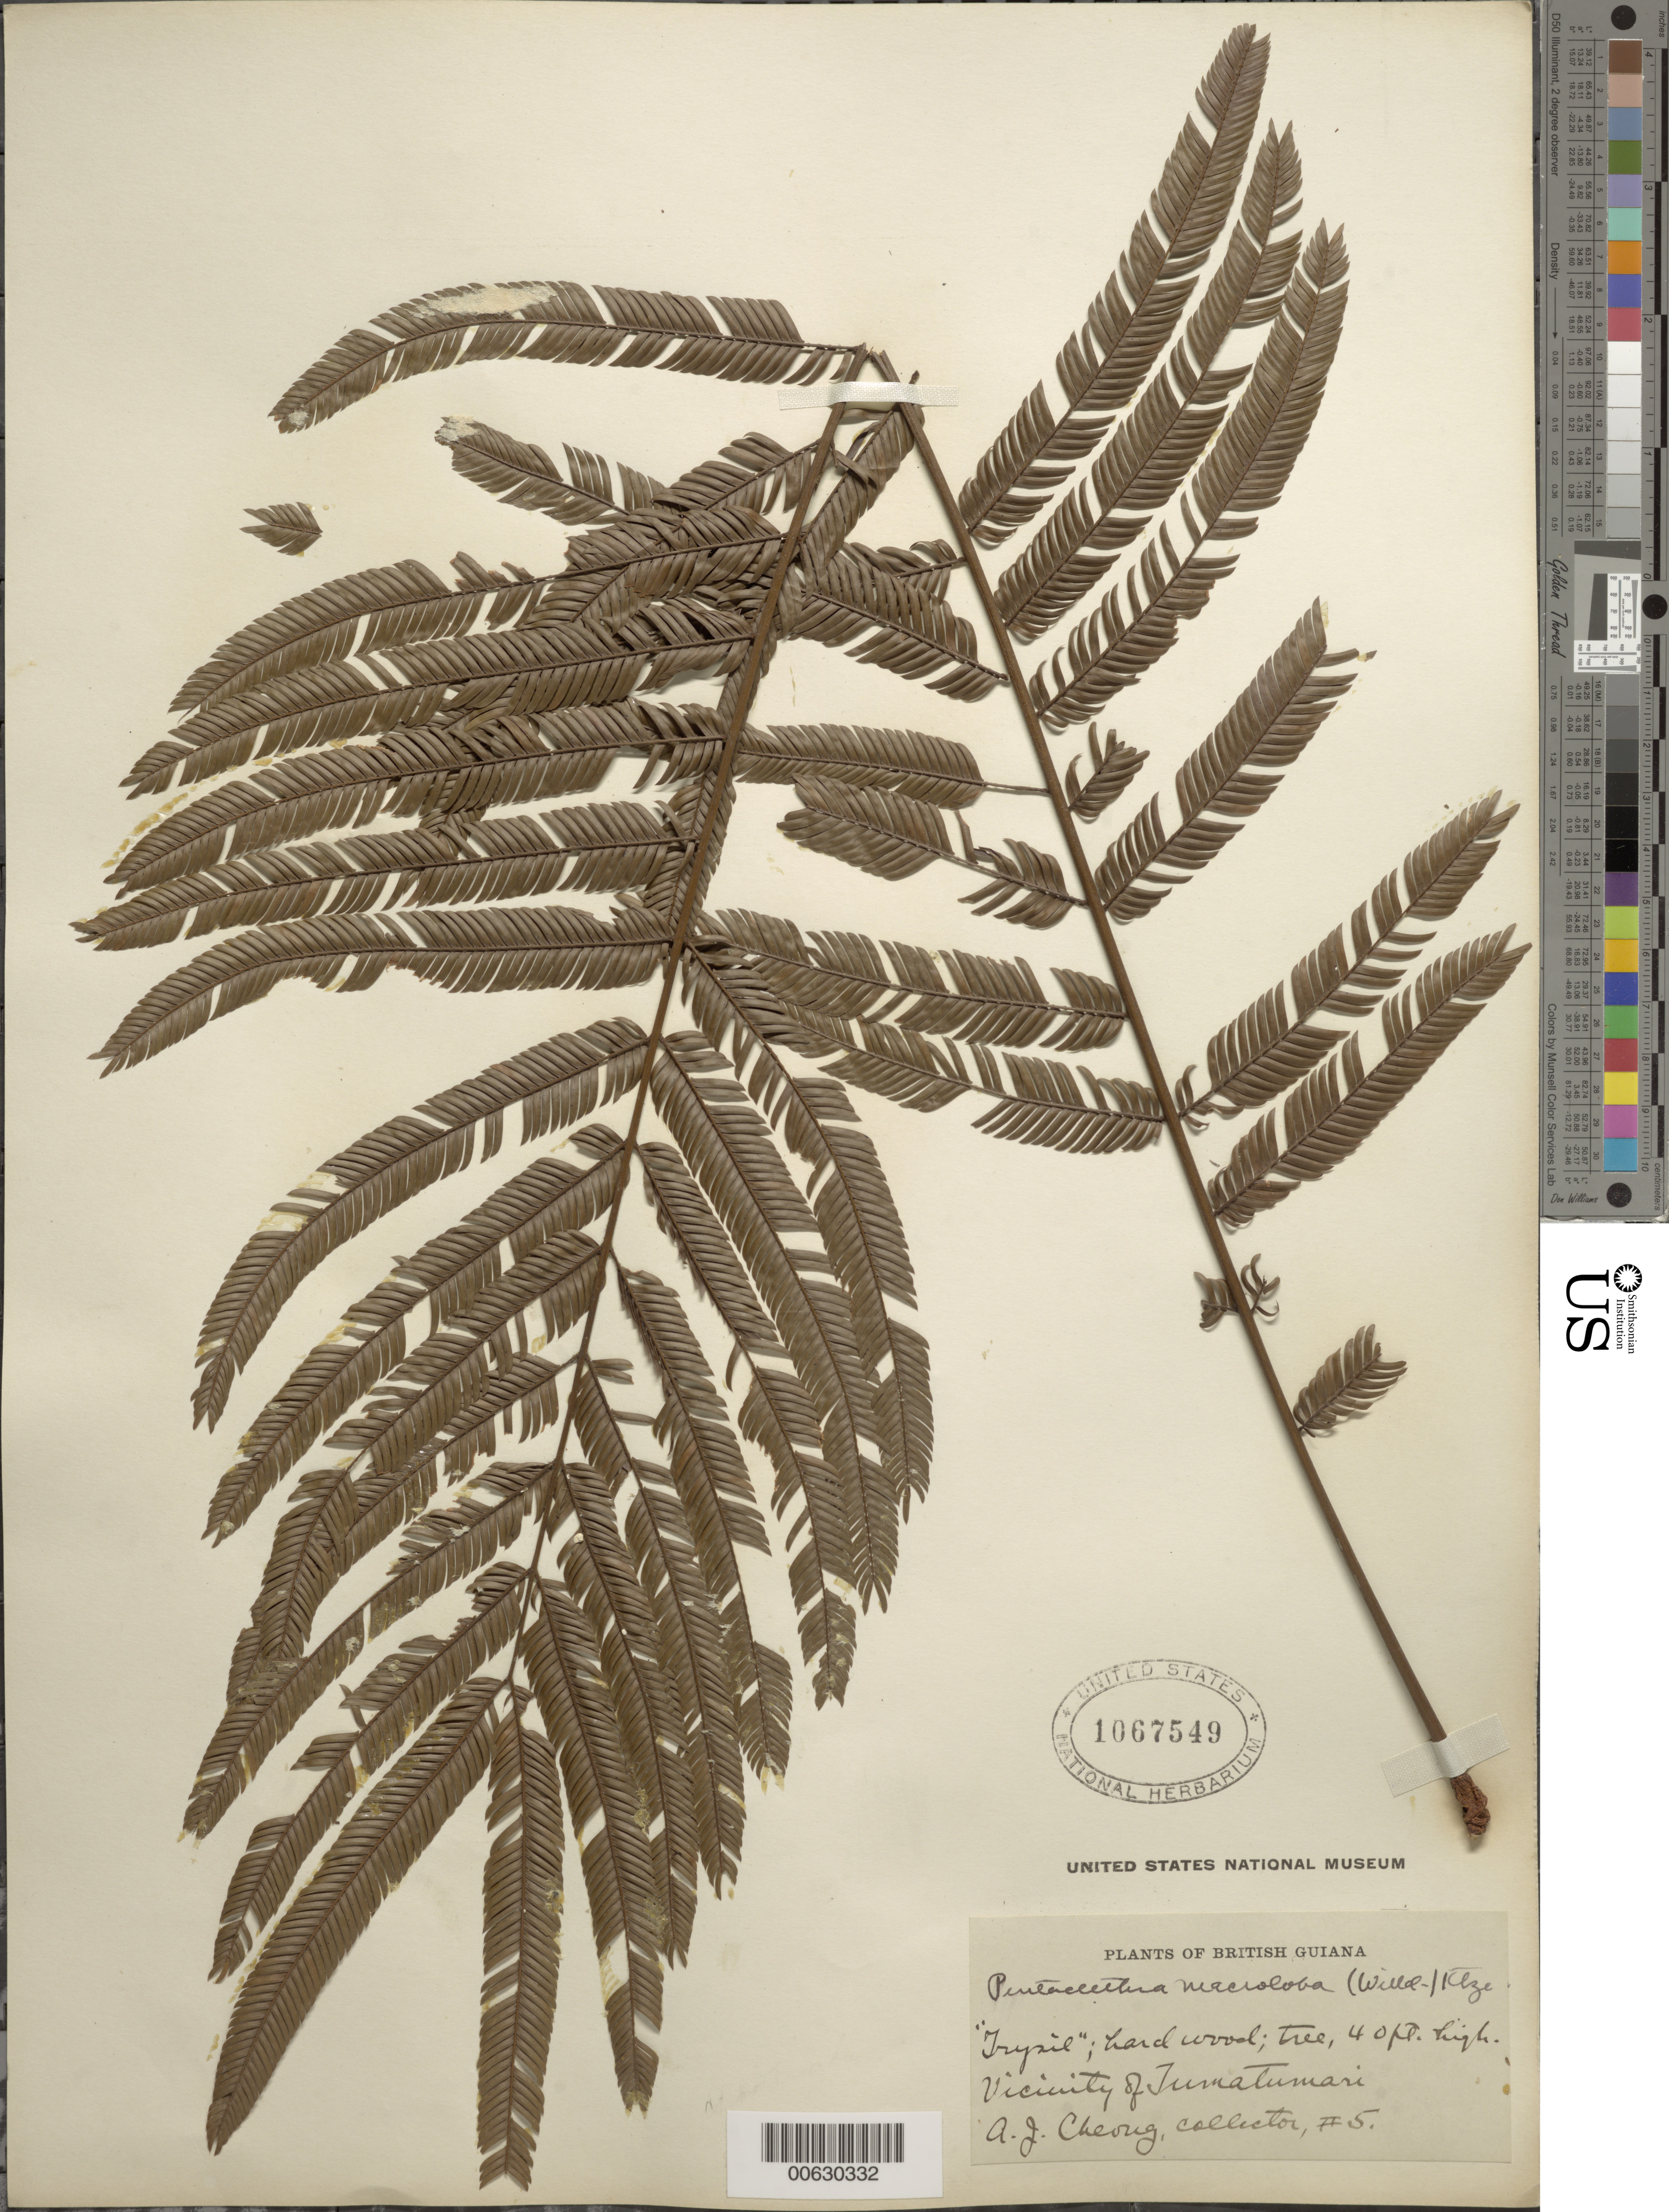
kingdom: Plantae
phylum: Tracheophyta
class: Magnoliopsida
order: Fabales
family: Fabaceae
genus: Pentaclethra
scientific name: Pentaclethra macroloba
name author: (Willd.) Kuntze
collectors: A. Cheong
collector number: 5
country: Guyana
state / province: Potaro-Siparuni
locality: Tumatumari Village, Potaro R.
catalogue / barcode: US 1067549